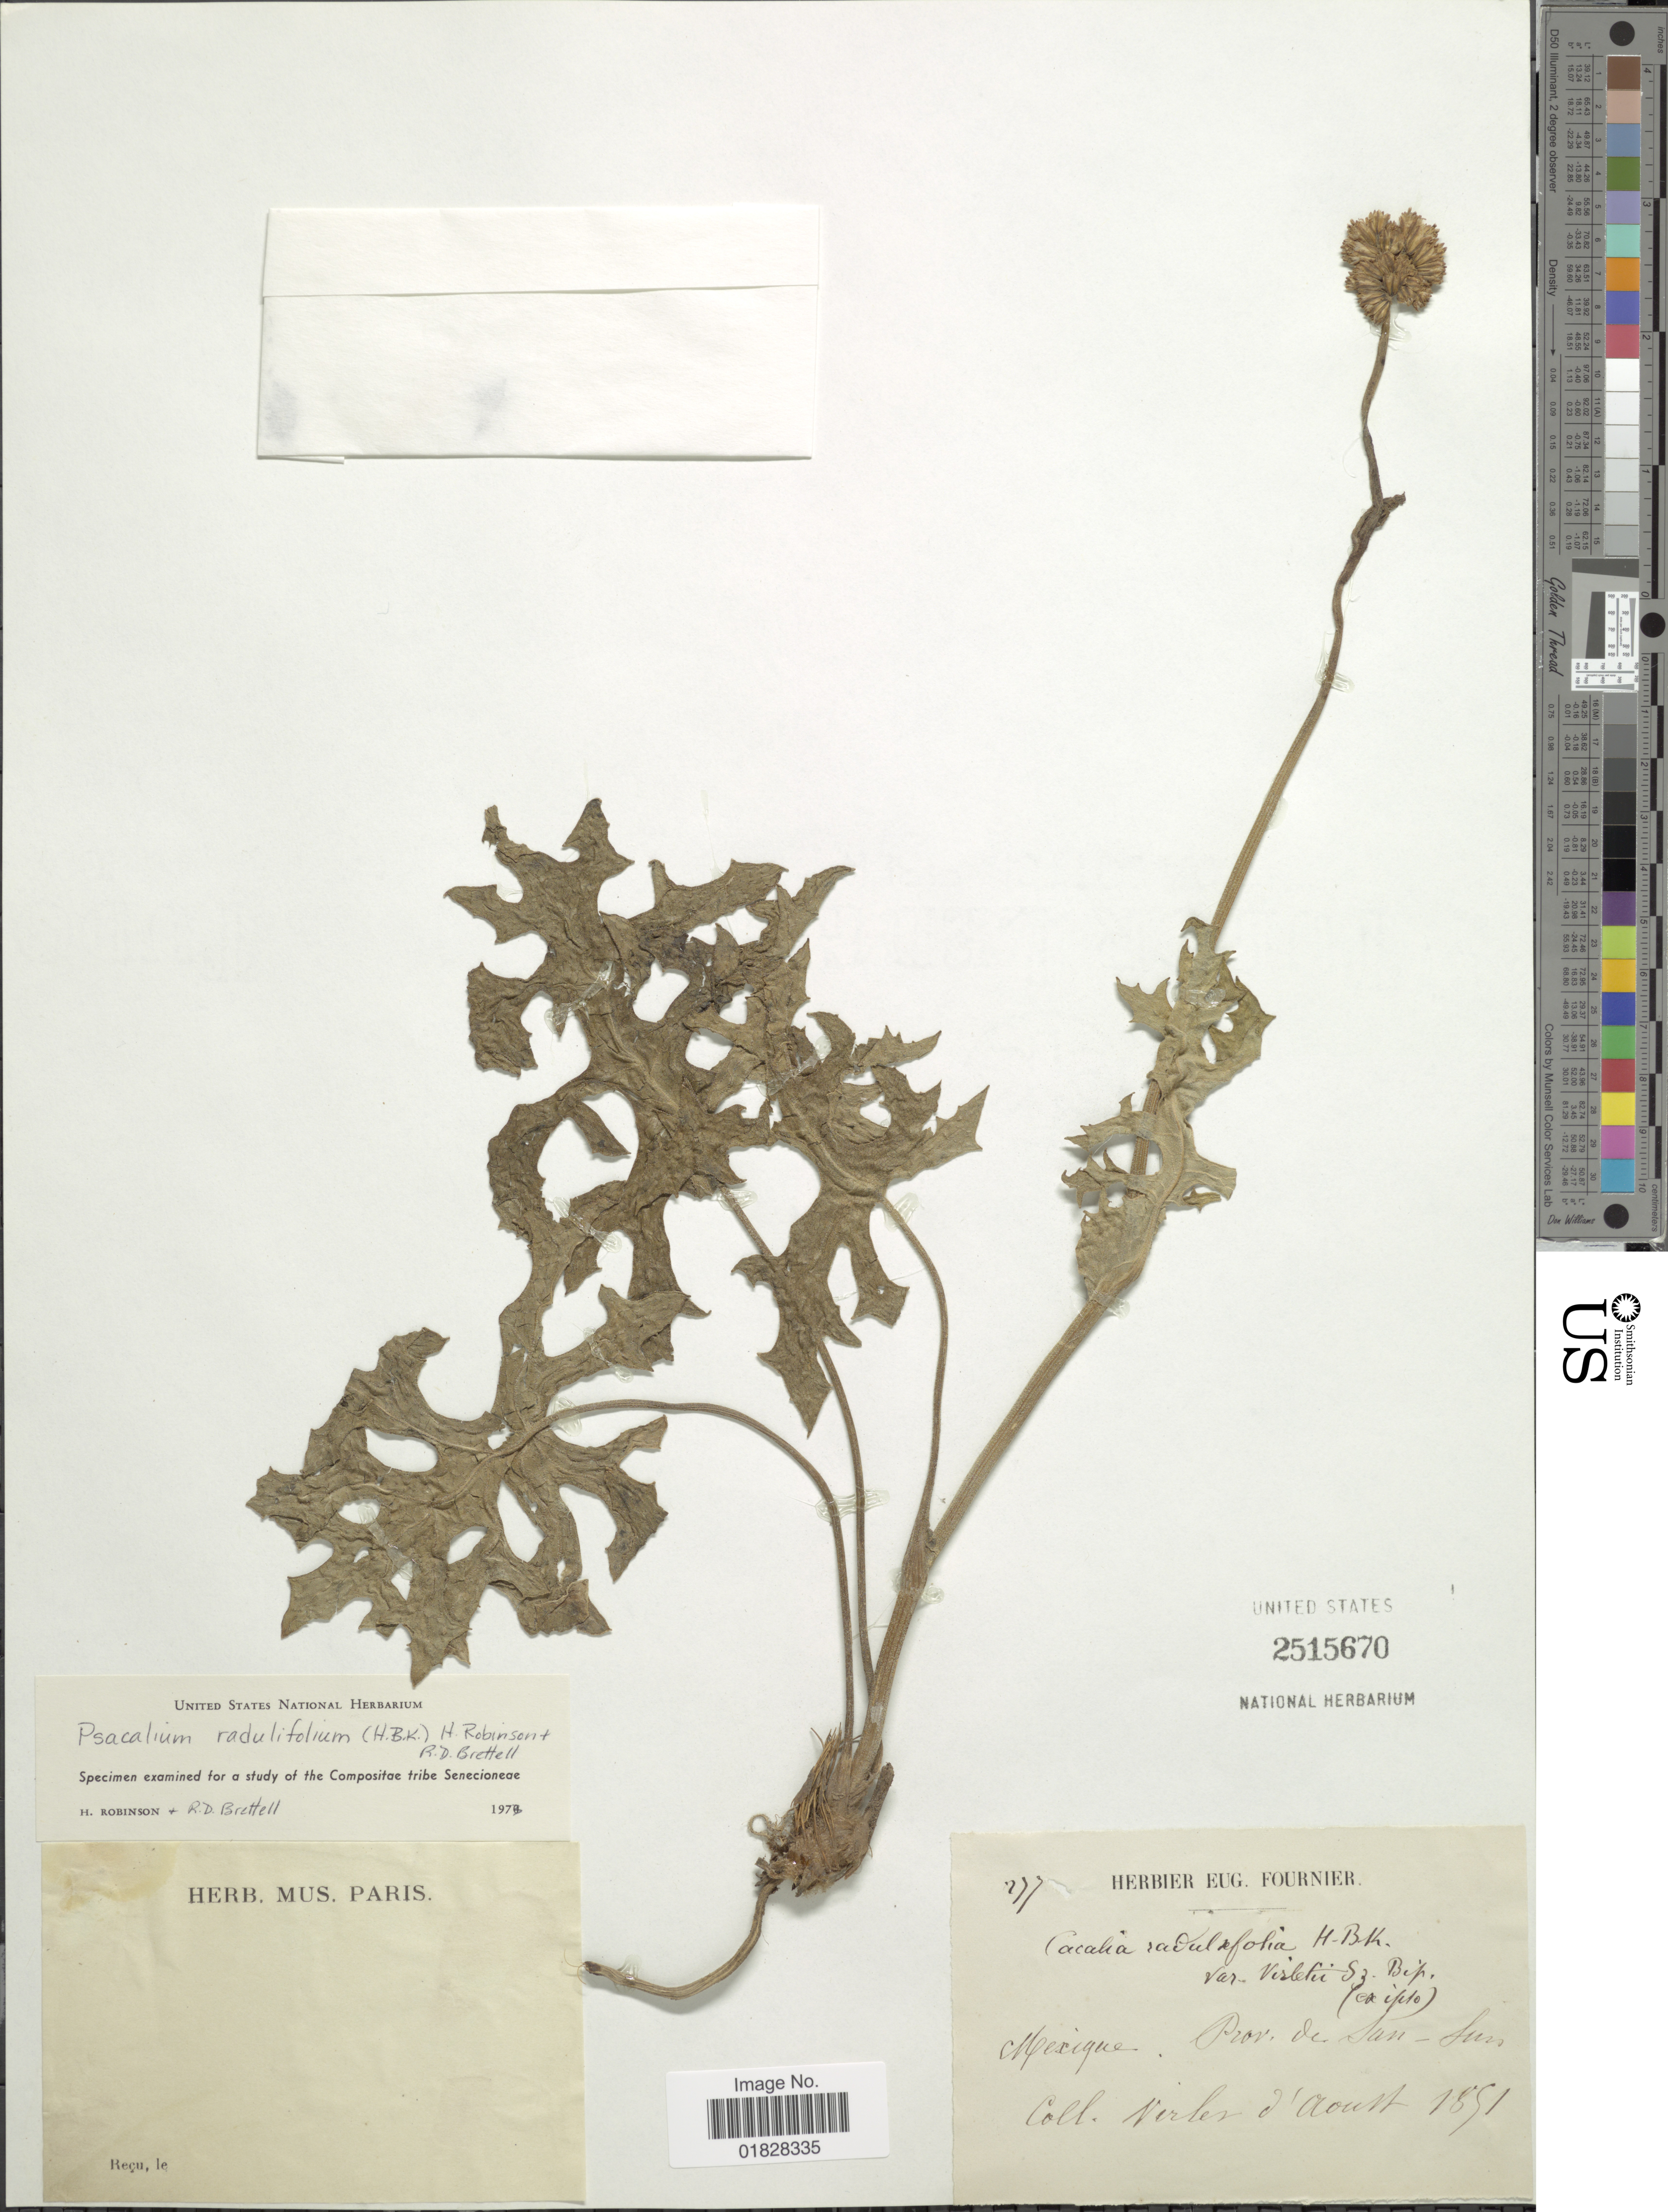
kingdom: Plantae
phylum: Tracheophyta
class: Magnoliopsida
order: Asterales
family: Asteraceae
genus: Psacalium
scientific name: Psacalium radulifolium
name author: (Kunth) H. Rob. & Brettell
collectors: V. D'Aoust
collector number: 277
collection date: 1891-08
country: Mexico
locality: Mexique - Prov. de San Luis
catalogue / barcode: US 2515670